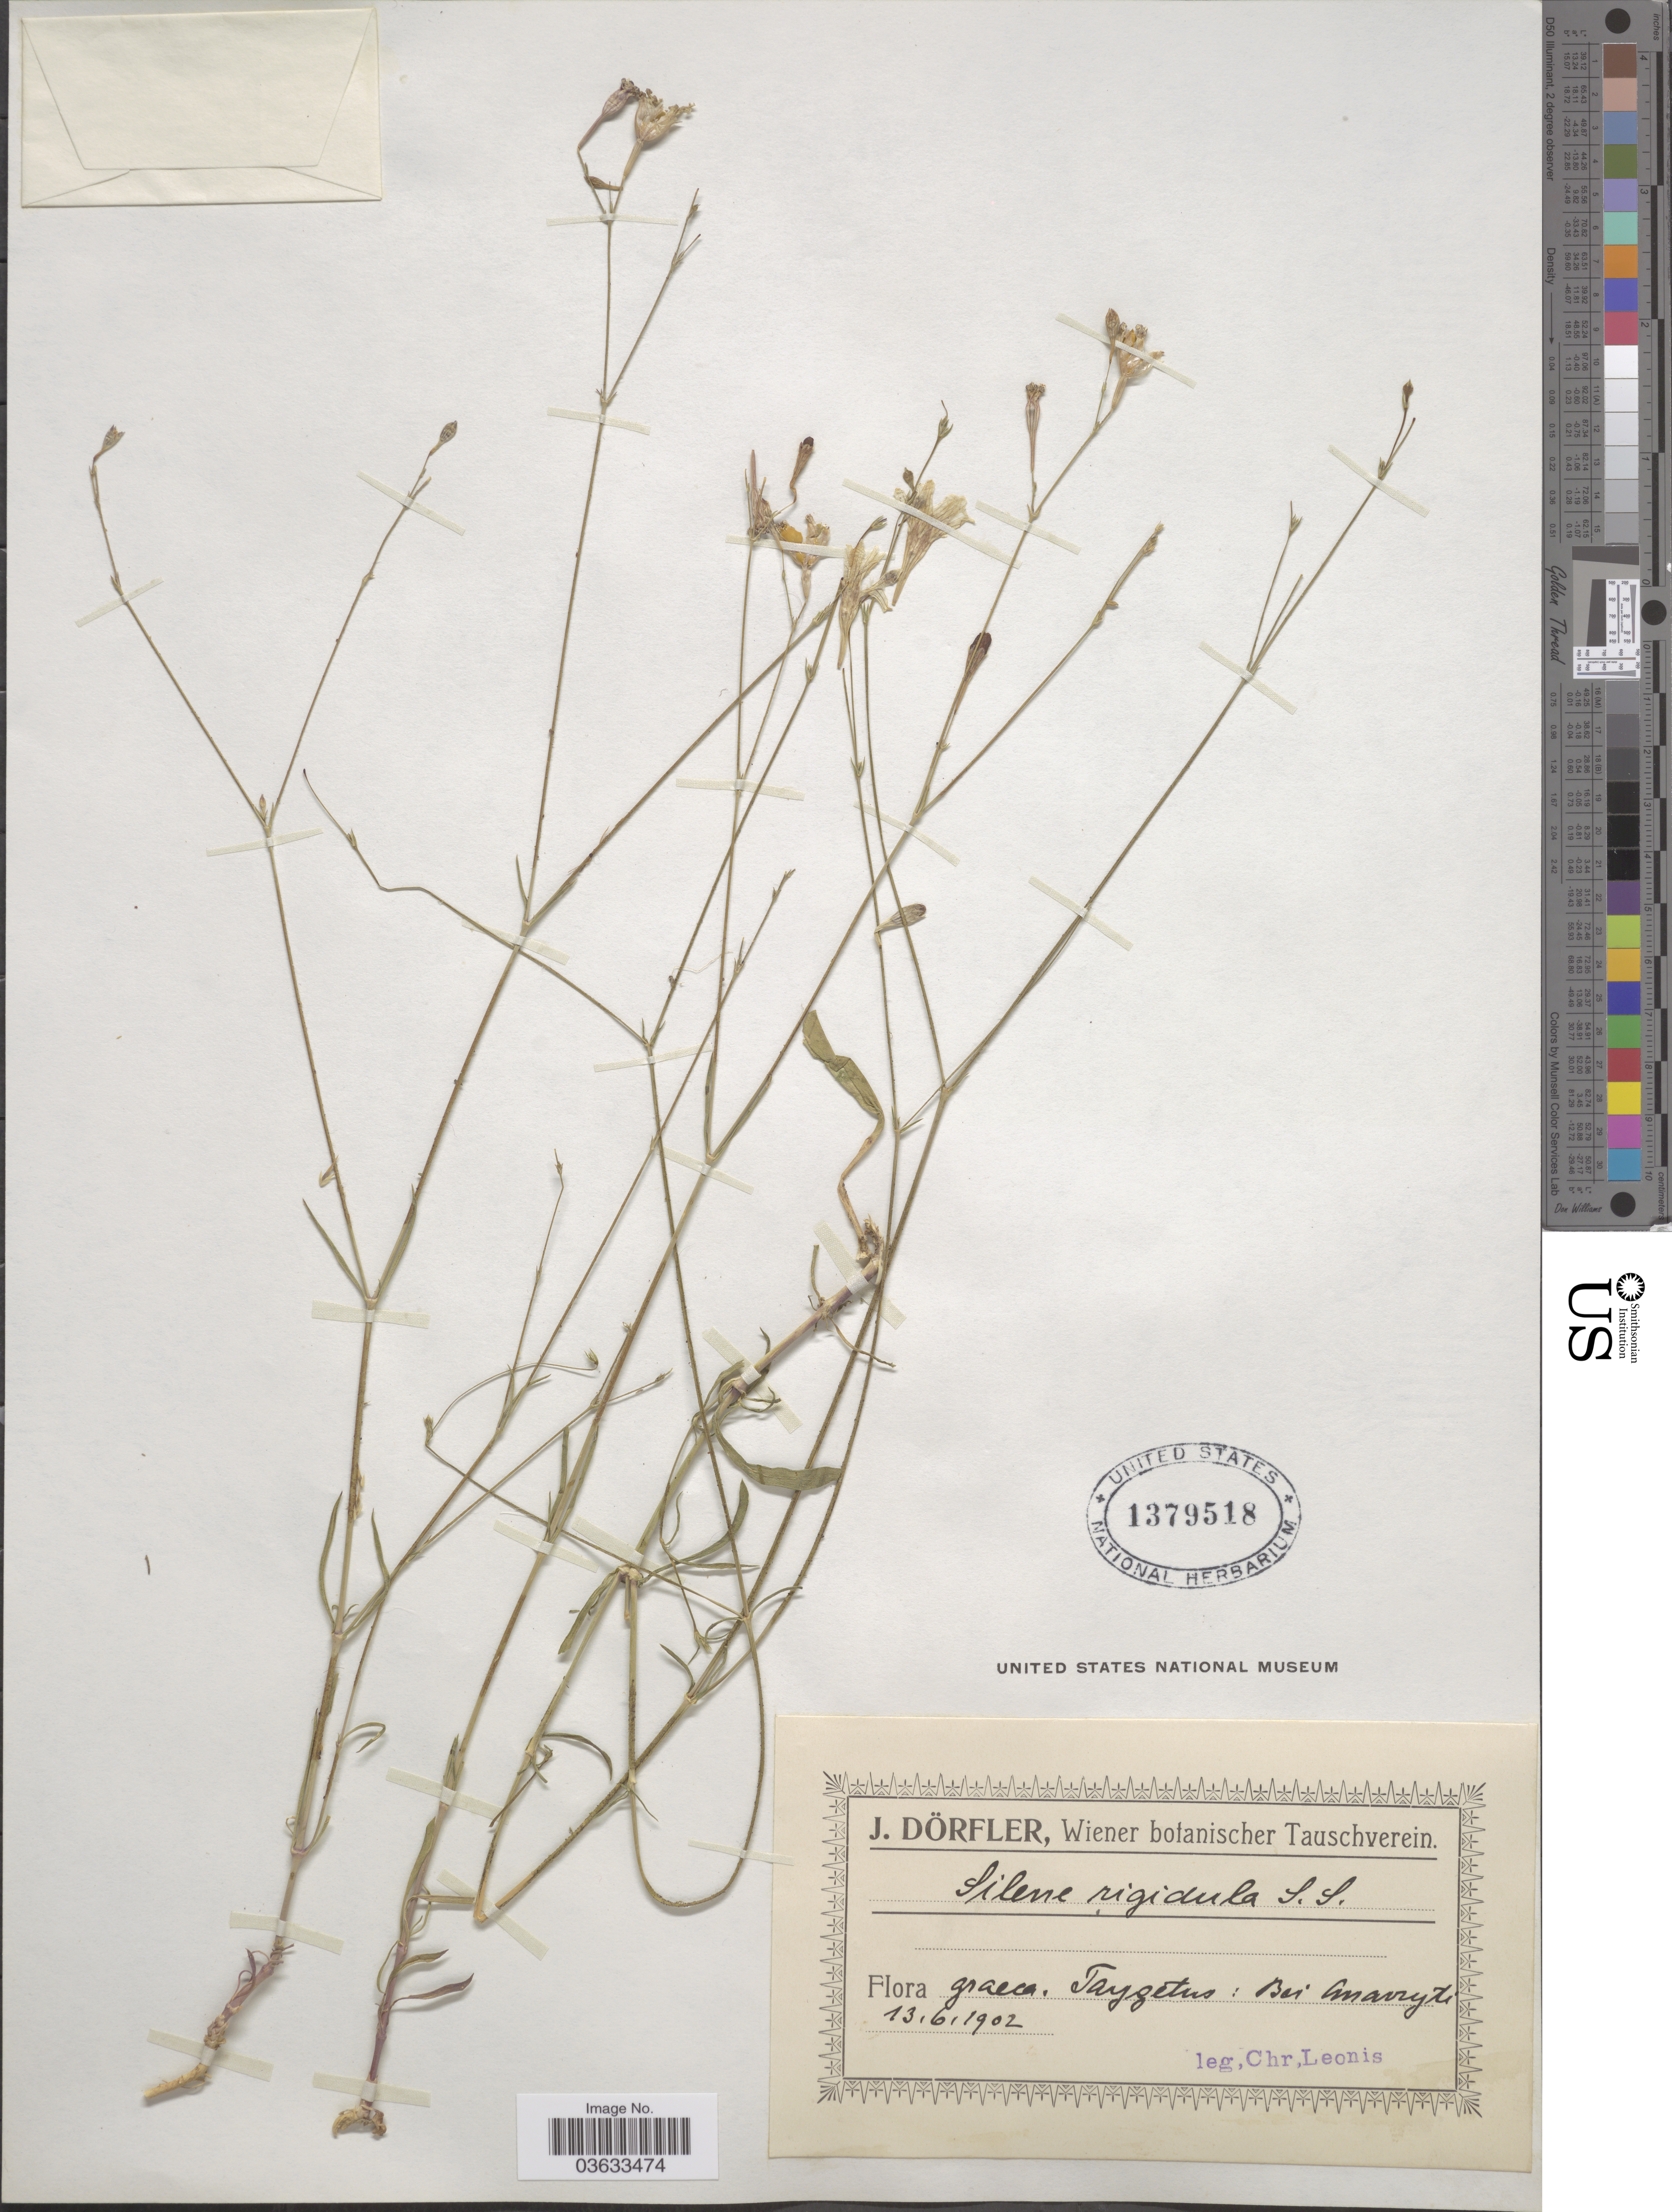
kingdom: Plantae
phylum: Tracheophyta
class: Magnoliopsida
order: Caryophyllales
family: Caryophyllaceae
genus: Silene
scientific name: Silene rigidula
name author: Sm.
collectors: C. Leonis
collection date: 1902-06-13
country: Greece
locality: Graeca. Tayzetus: Bei Anavryti.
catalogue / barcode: US 1379518